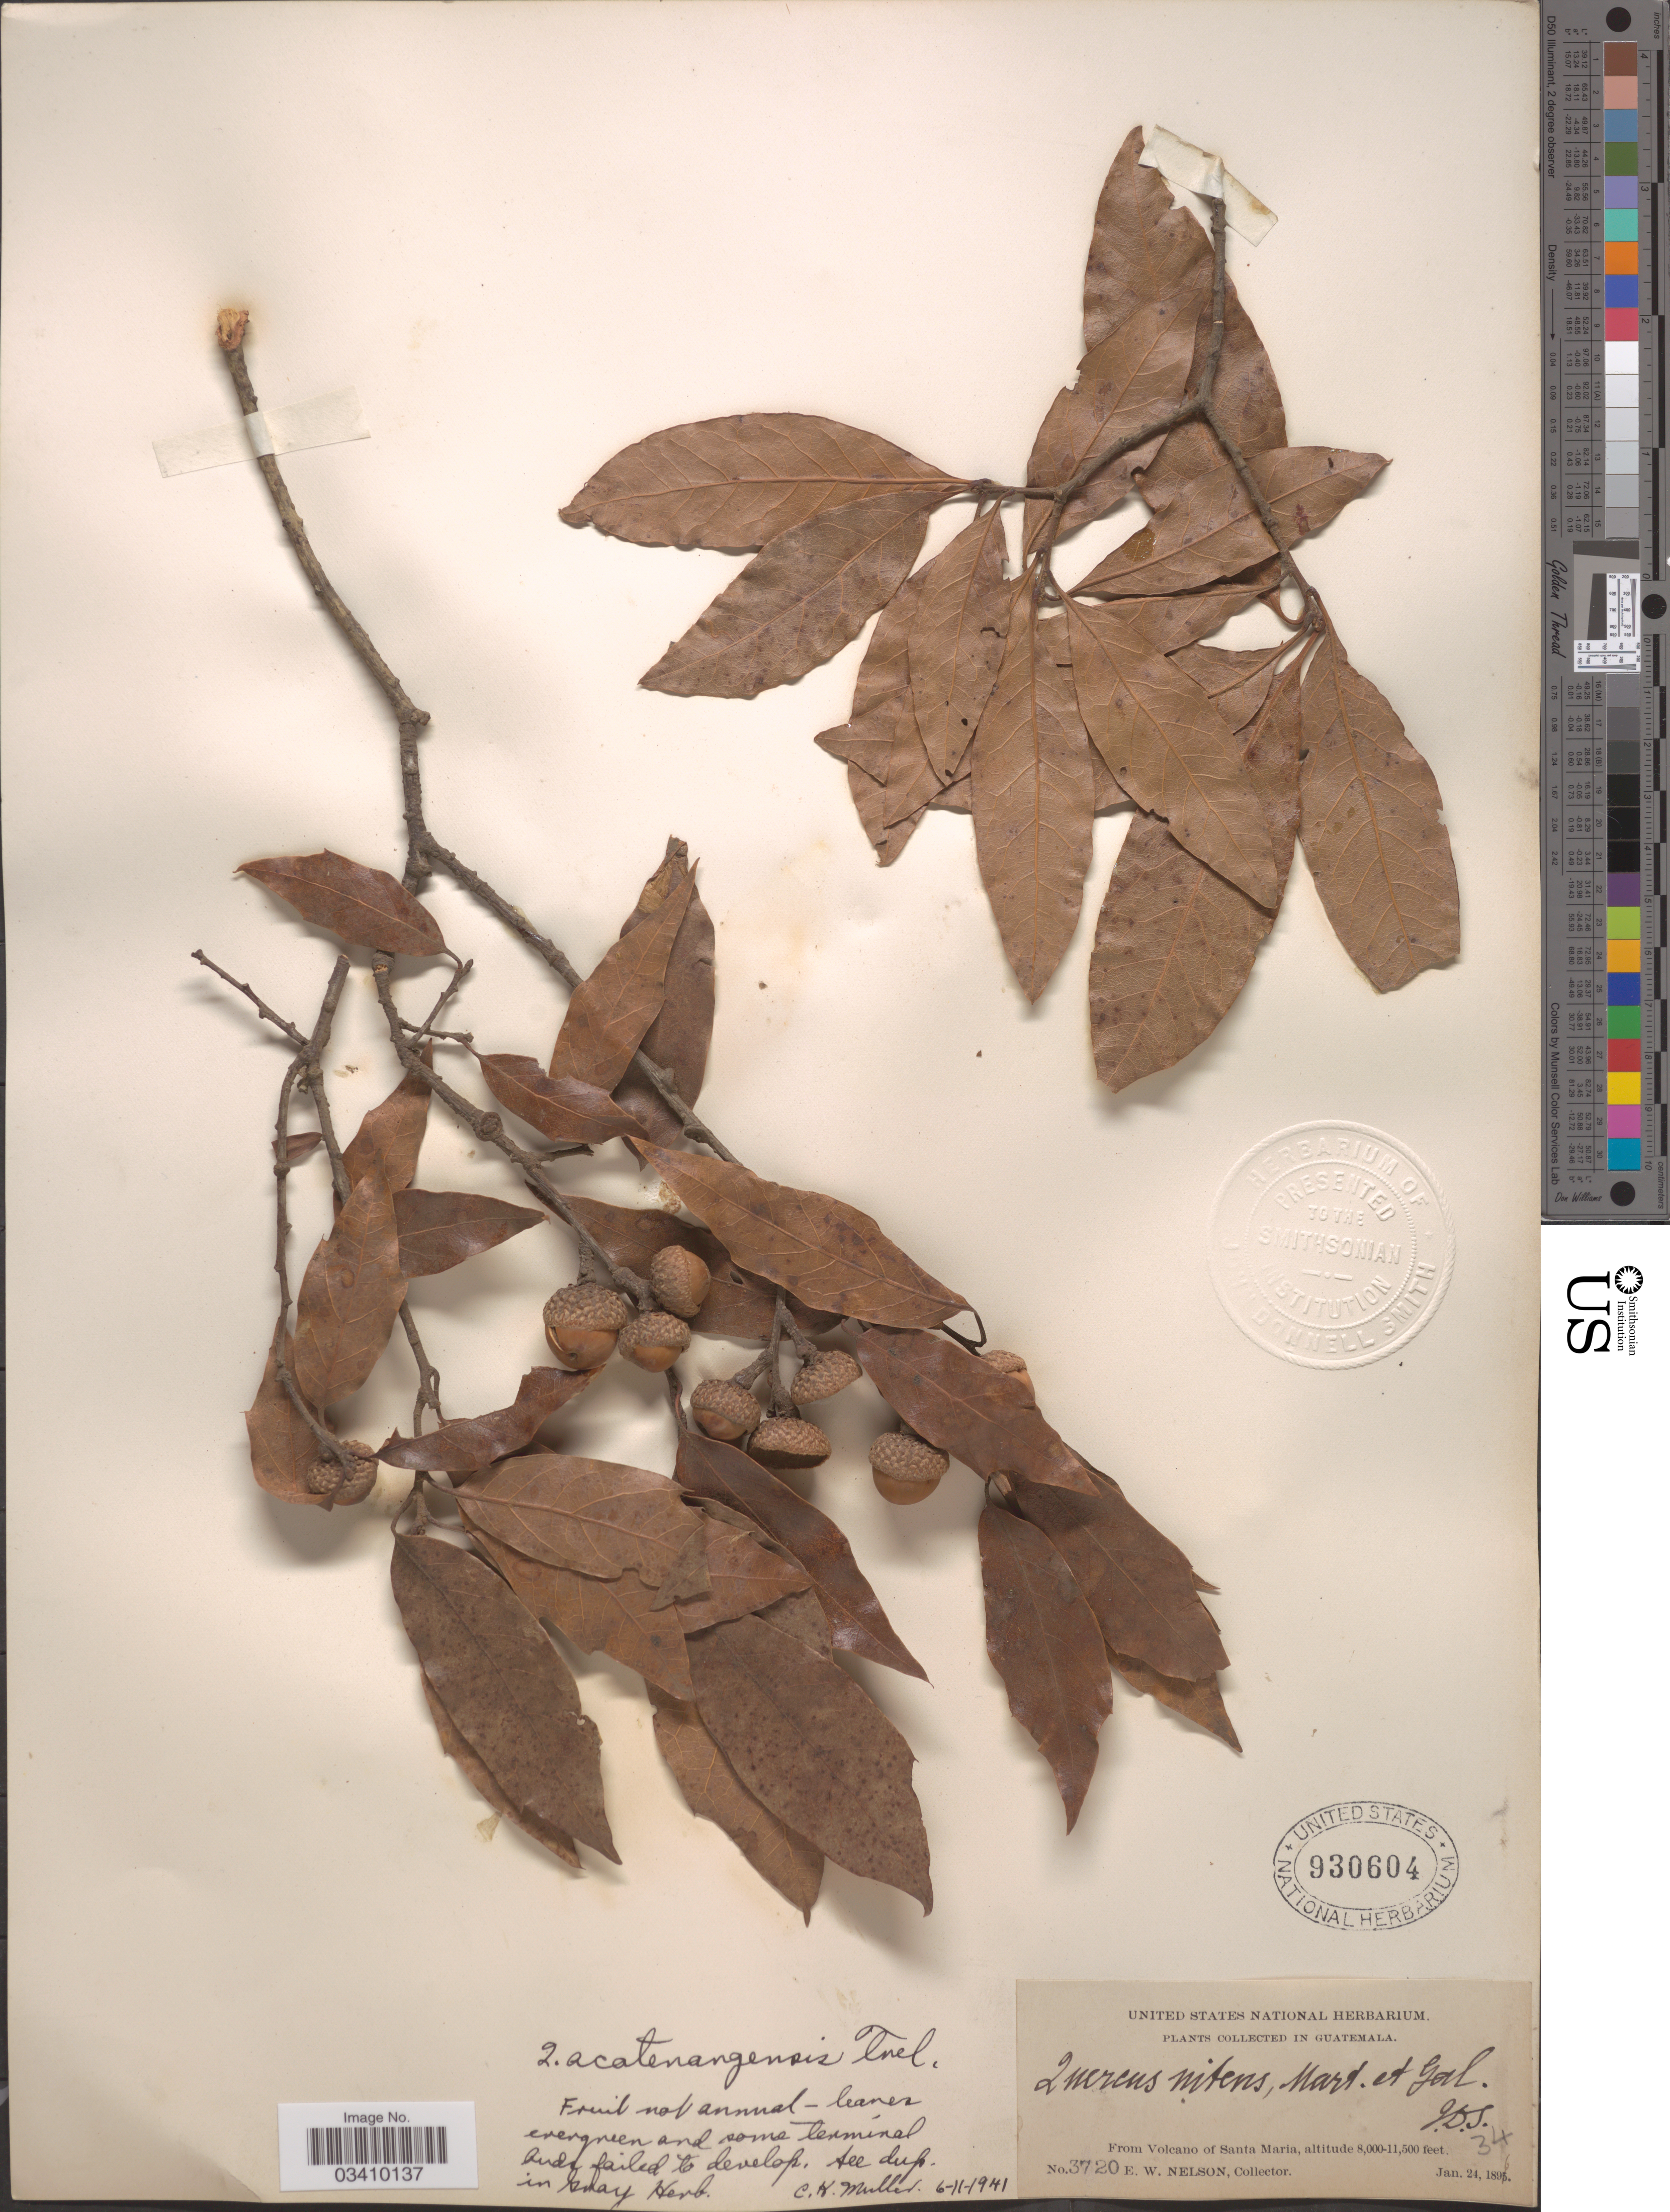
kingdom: Plantae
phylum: Tracheophyta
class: Magnoliopsida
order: Fagales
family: Fagaceae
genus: Quercus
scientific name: Quercus acatenangensis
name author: Trel.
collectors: E. W. Nelson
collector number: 3720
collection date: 1896-01-24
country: Guatemala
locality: From Volcano of Santa Maria.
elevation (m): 2438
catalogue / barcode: US 930604